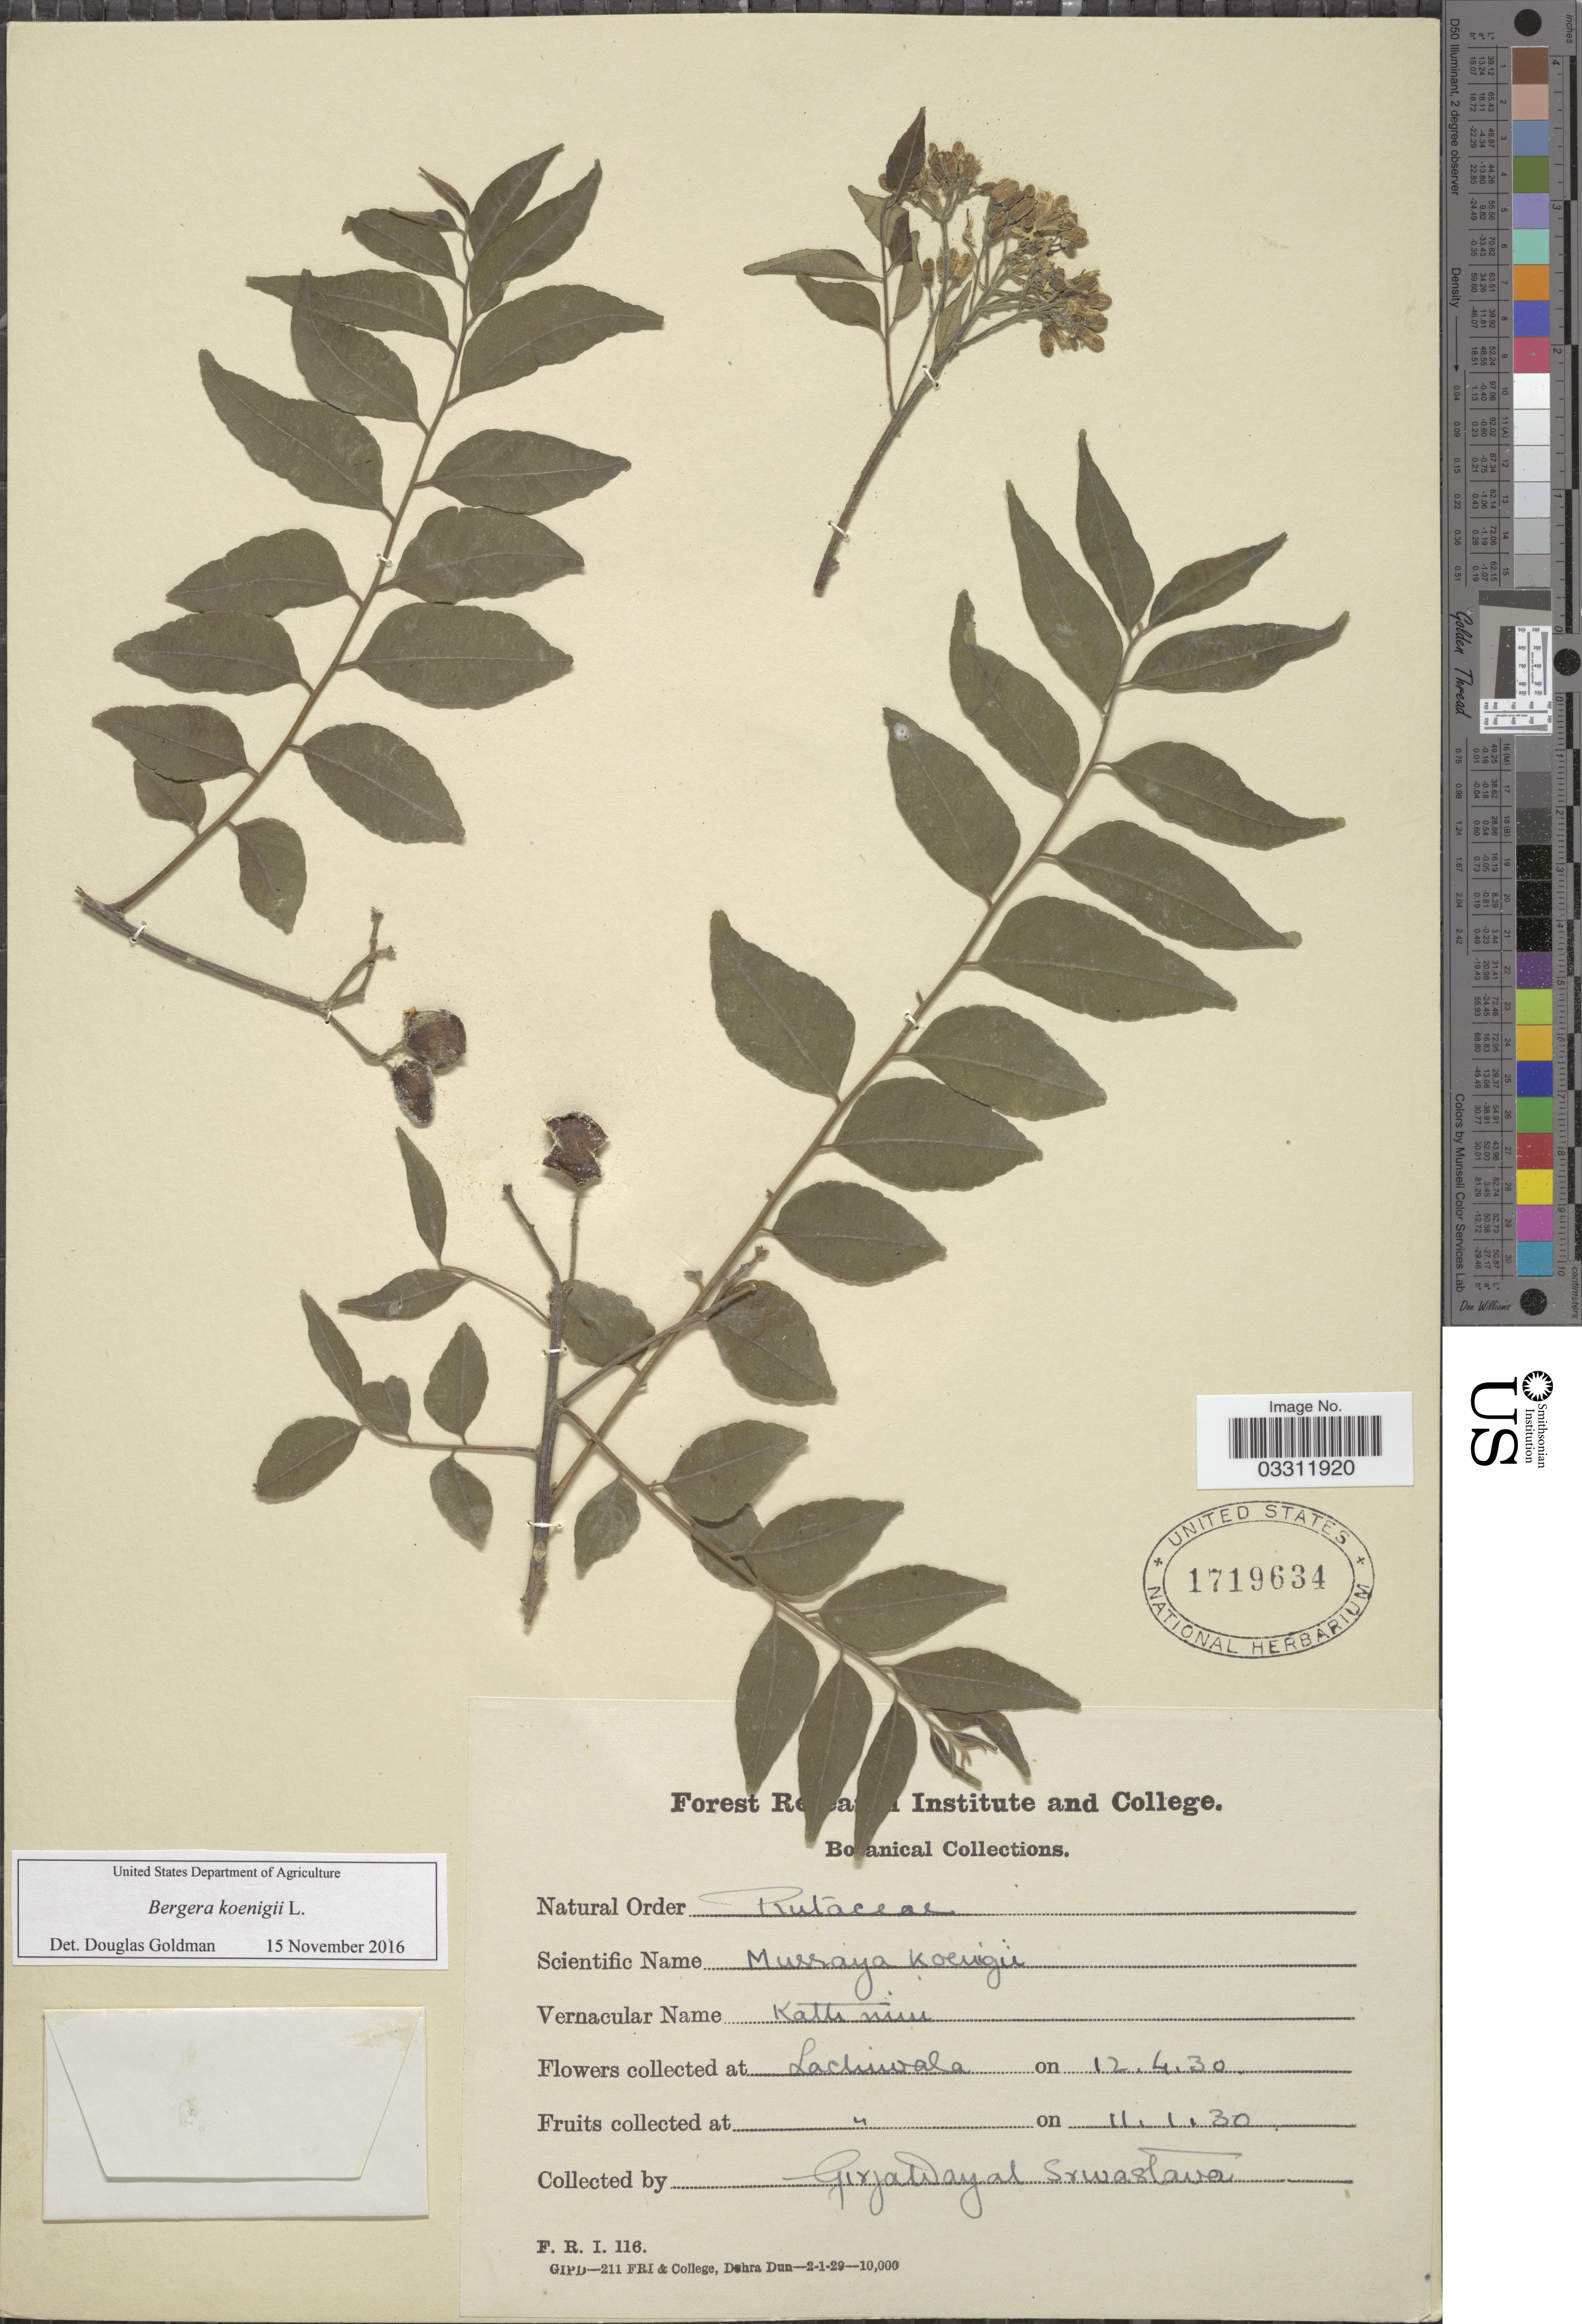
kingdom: Plantae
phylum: Tracheophyta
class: Magnoliopsida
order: Sapindales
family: Rutaceae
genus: Bergera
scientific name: Bergera koenigii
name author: L.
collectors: G. Srivastava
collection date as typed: Transcribed d/m/y: 11/1/30 to 12/4/30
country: India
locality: Lachiwala.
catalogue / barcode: US 1719634